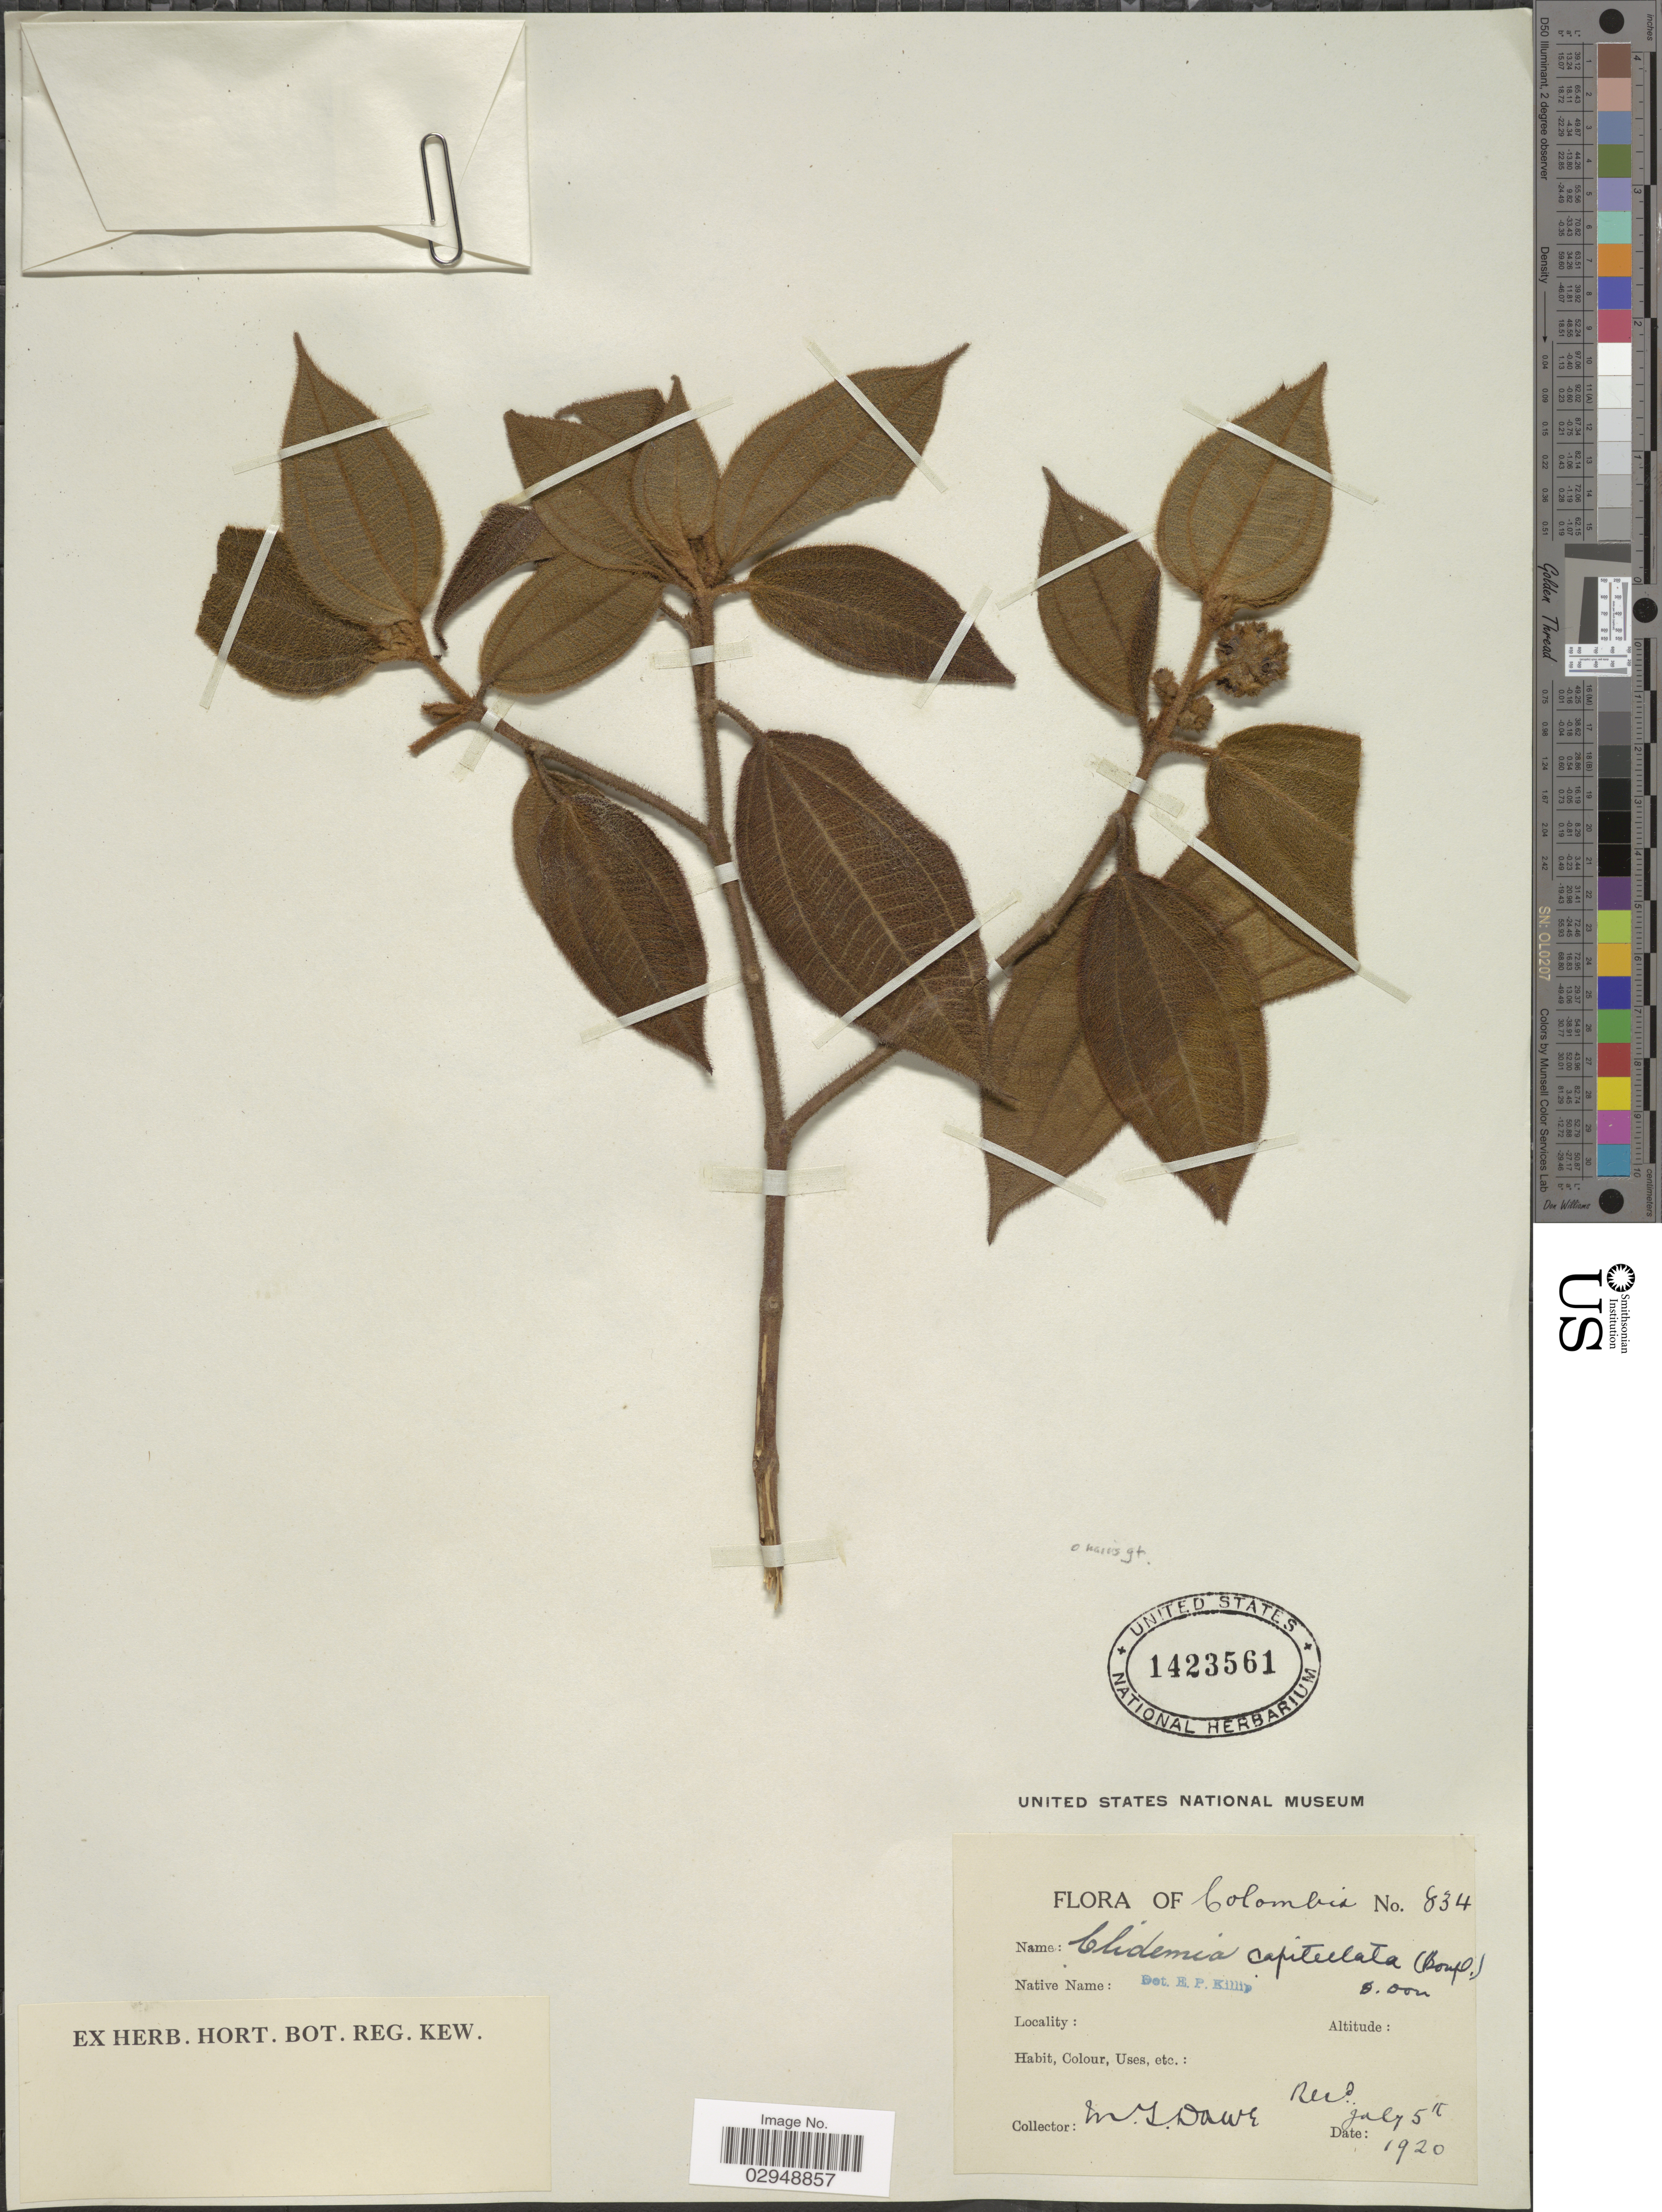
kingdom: Plantae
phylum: Tracheophyta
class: Magnoliopsida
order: Myrtales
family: Melastomataceae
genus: Clidemia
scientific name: Clidemia capitellata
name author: (Bonpl.) D. Don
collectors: M. T. Dawe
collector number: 834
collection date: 1920-07-05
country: Colombia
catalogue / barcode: US 1423561